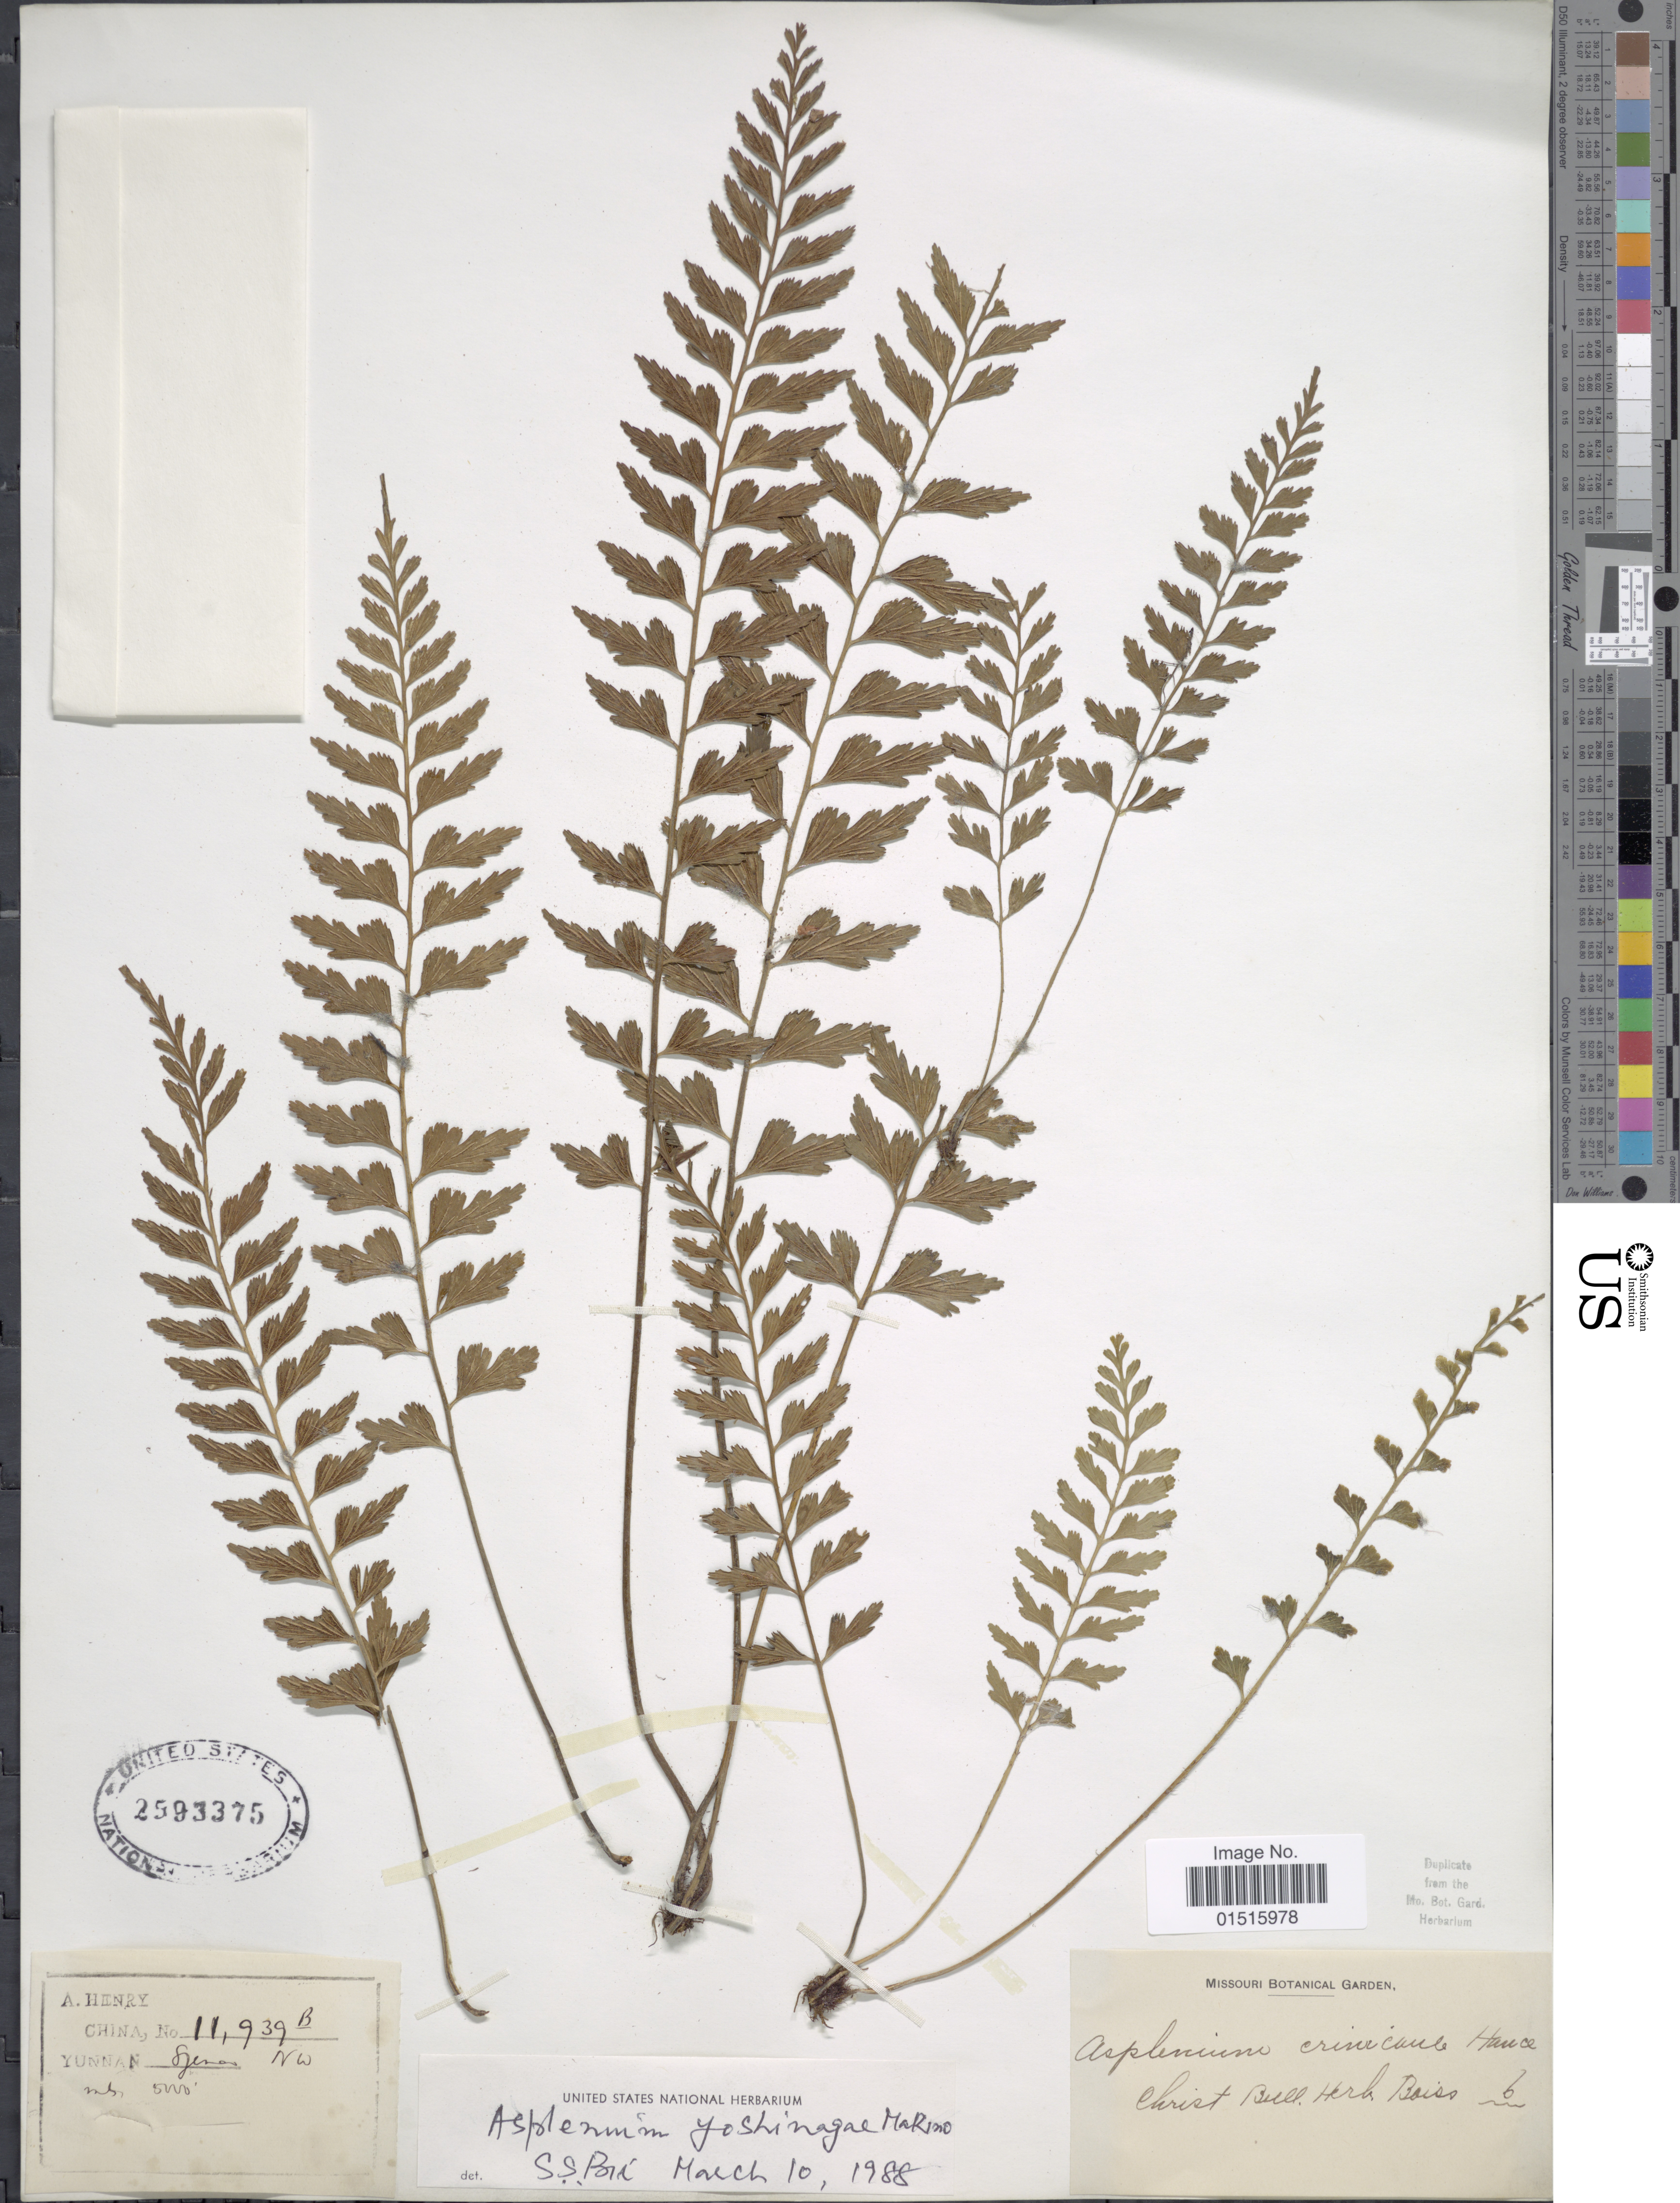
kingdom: Plantae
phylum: Tracheophyta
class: Polypodiopsida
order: Polypodiales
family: Aspleniaceae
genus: Asplenium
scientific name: Asplenium yoshinagae var. planicaule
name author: (Wall. ex Mett.) C.V. Morton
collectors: A. Henry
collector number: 11939 B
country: China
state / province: Yunnan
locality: Szemoa, N.W. mts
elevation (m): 1524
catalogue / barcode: US 2593375